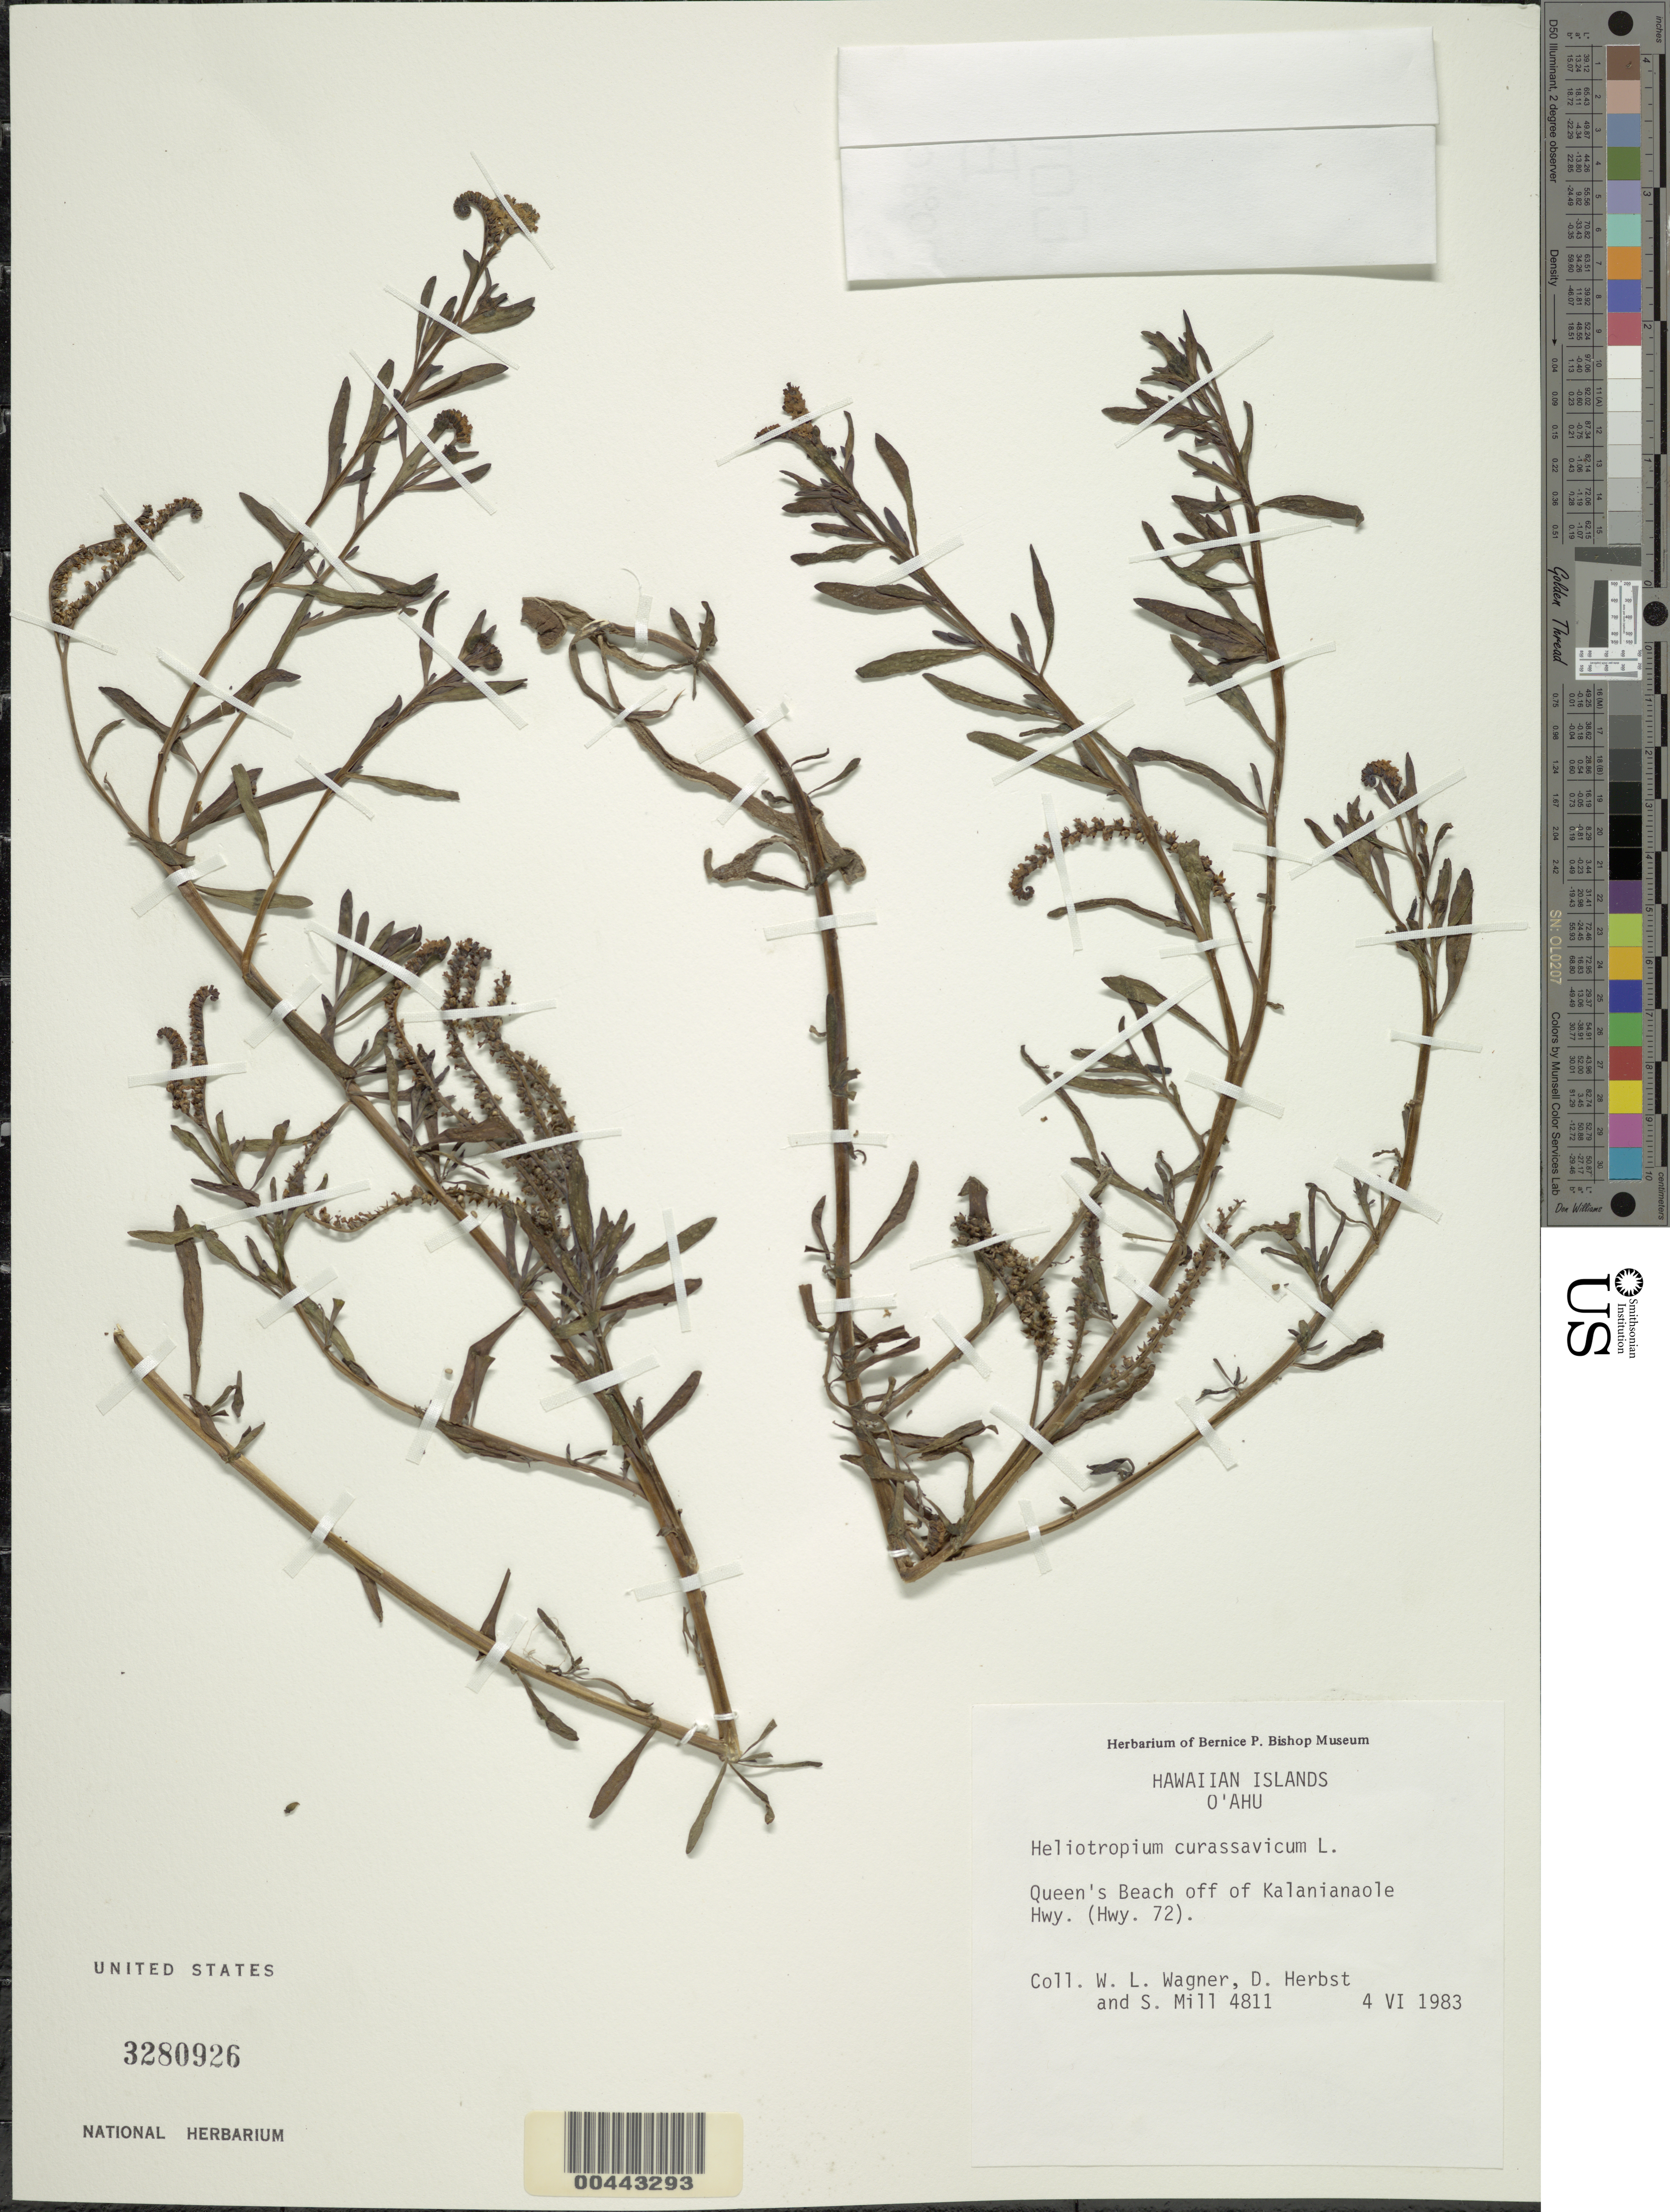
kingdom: Plantae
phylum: Tracheophyta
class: Magnoliopsida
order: Boraginales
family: Heliotropiaceae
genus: Heliotropium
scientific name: Heliotropium curassavicum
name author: L.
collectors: W. L. Wagner, D. R. Herbst & S. W. Miller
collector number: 4811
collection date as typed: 4 Jun 1983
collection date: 1983-06-04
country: United States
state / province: Hawaii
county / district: Honolulu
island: Oahu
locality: Queen's Beach off of Kalanianaole Hwy. (Hwy. 72)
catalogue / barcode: US 3280926